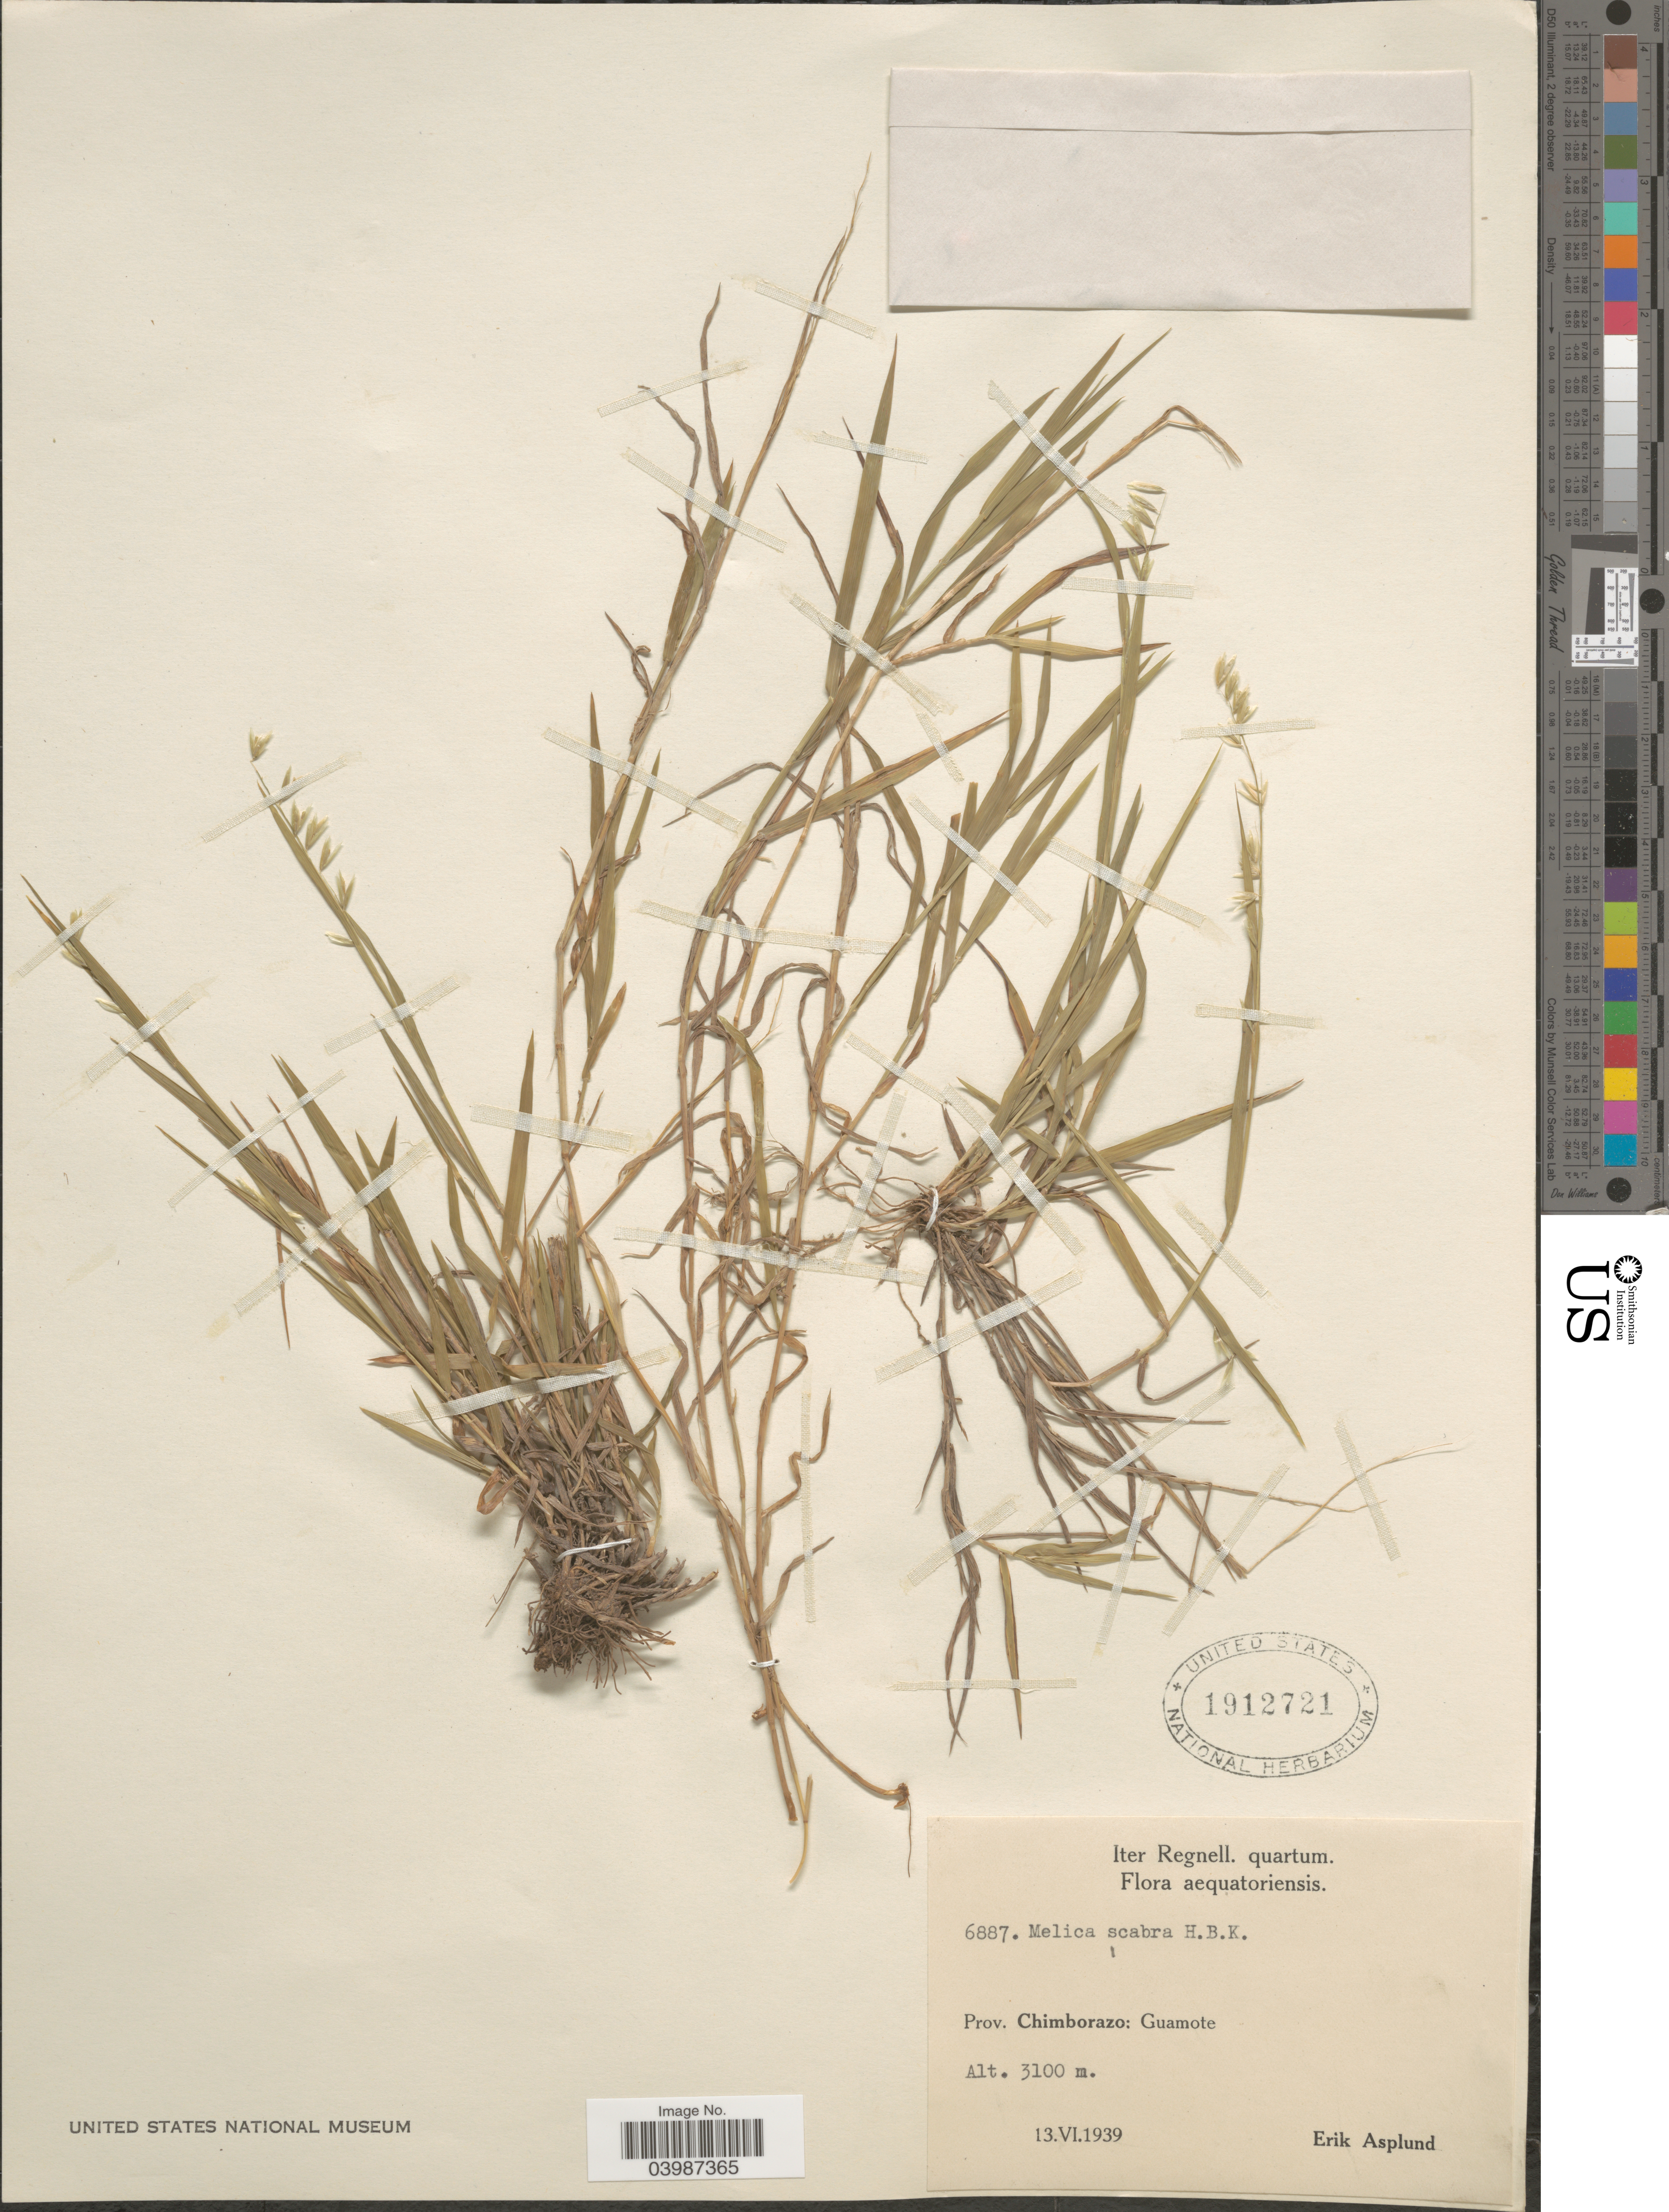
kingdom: Plantae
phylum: Tracheophyta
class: Liliopsida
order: Poales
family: Poaceae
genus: Melica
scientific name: Melica scabra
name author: Kunth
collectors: E. Asplund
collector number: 6887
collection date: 1939-06-13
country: Ecuador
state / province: Chimborazo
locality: Guamote.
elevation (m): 3100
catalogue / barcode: US 1912721